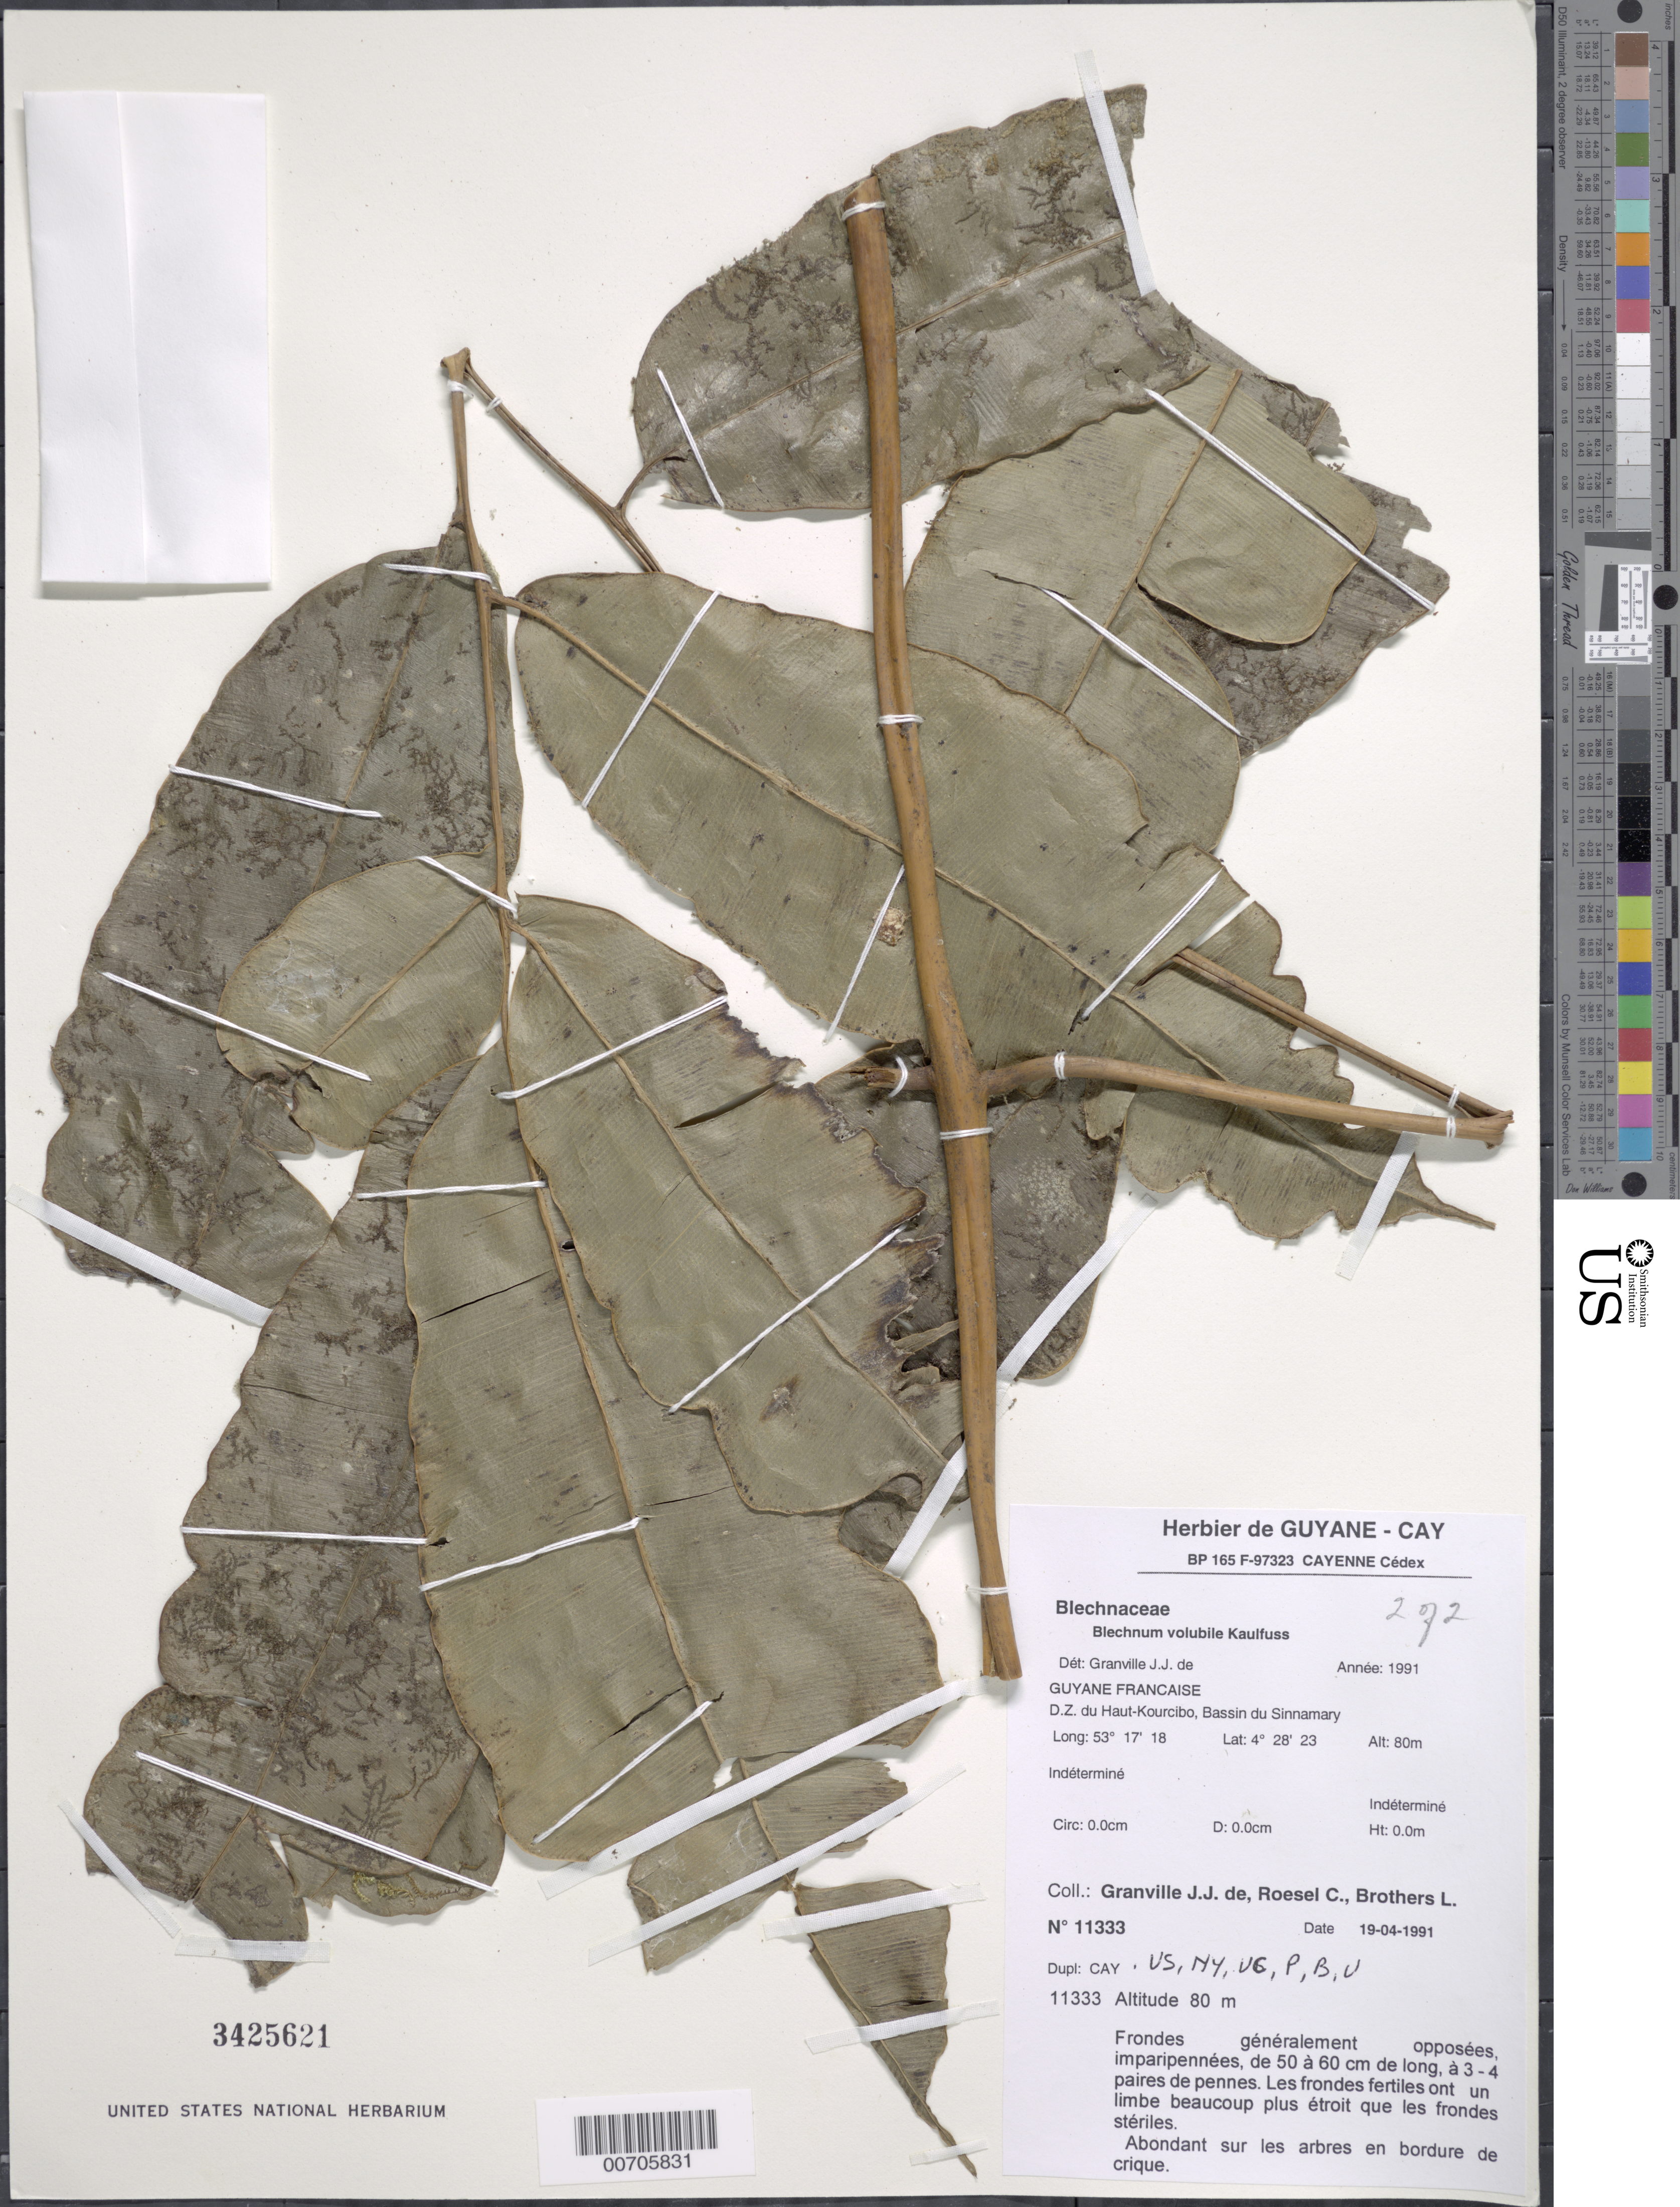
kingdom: Plantae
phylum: Tracheophyta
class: Polypodiopsida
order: Polypodiales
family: Blechnaceae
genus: Salpichlaena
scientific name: Salpichlaena volubilis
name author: (Kaulf.) J. Sm.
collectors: J.-J. de Granville, C. S. Roesel & L. Brothers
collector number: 11333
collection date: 1991-04-19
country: French Guiana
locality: D.Z. du Haut-Kourcibo, Bassin du Sinnamary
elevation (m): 80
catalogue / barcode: US 3425621